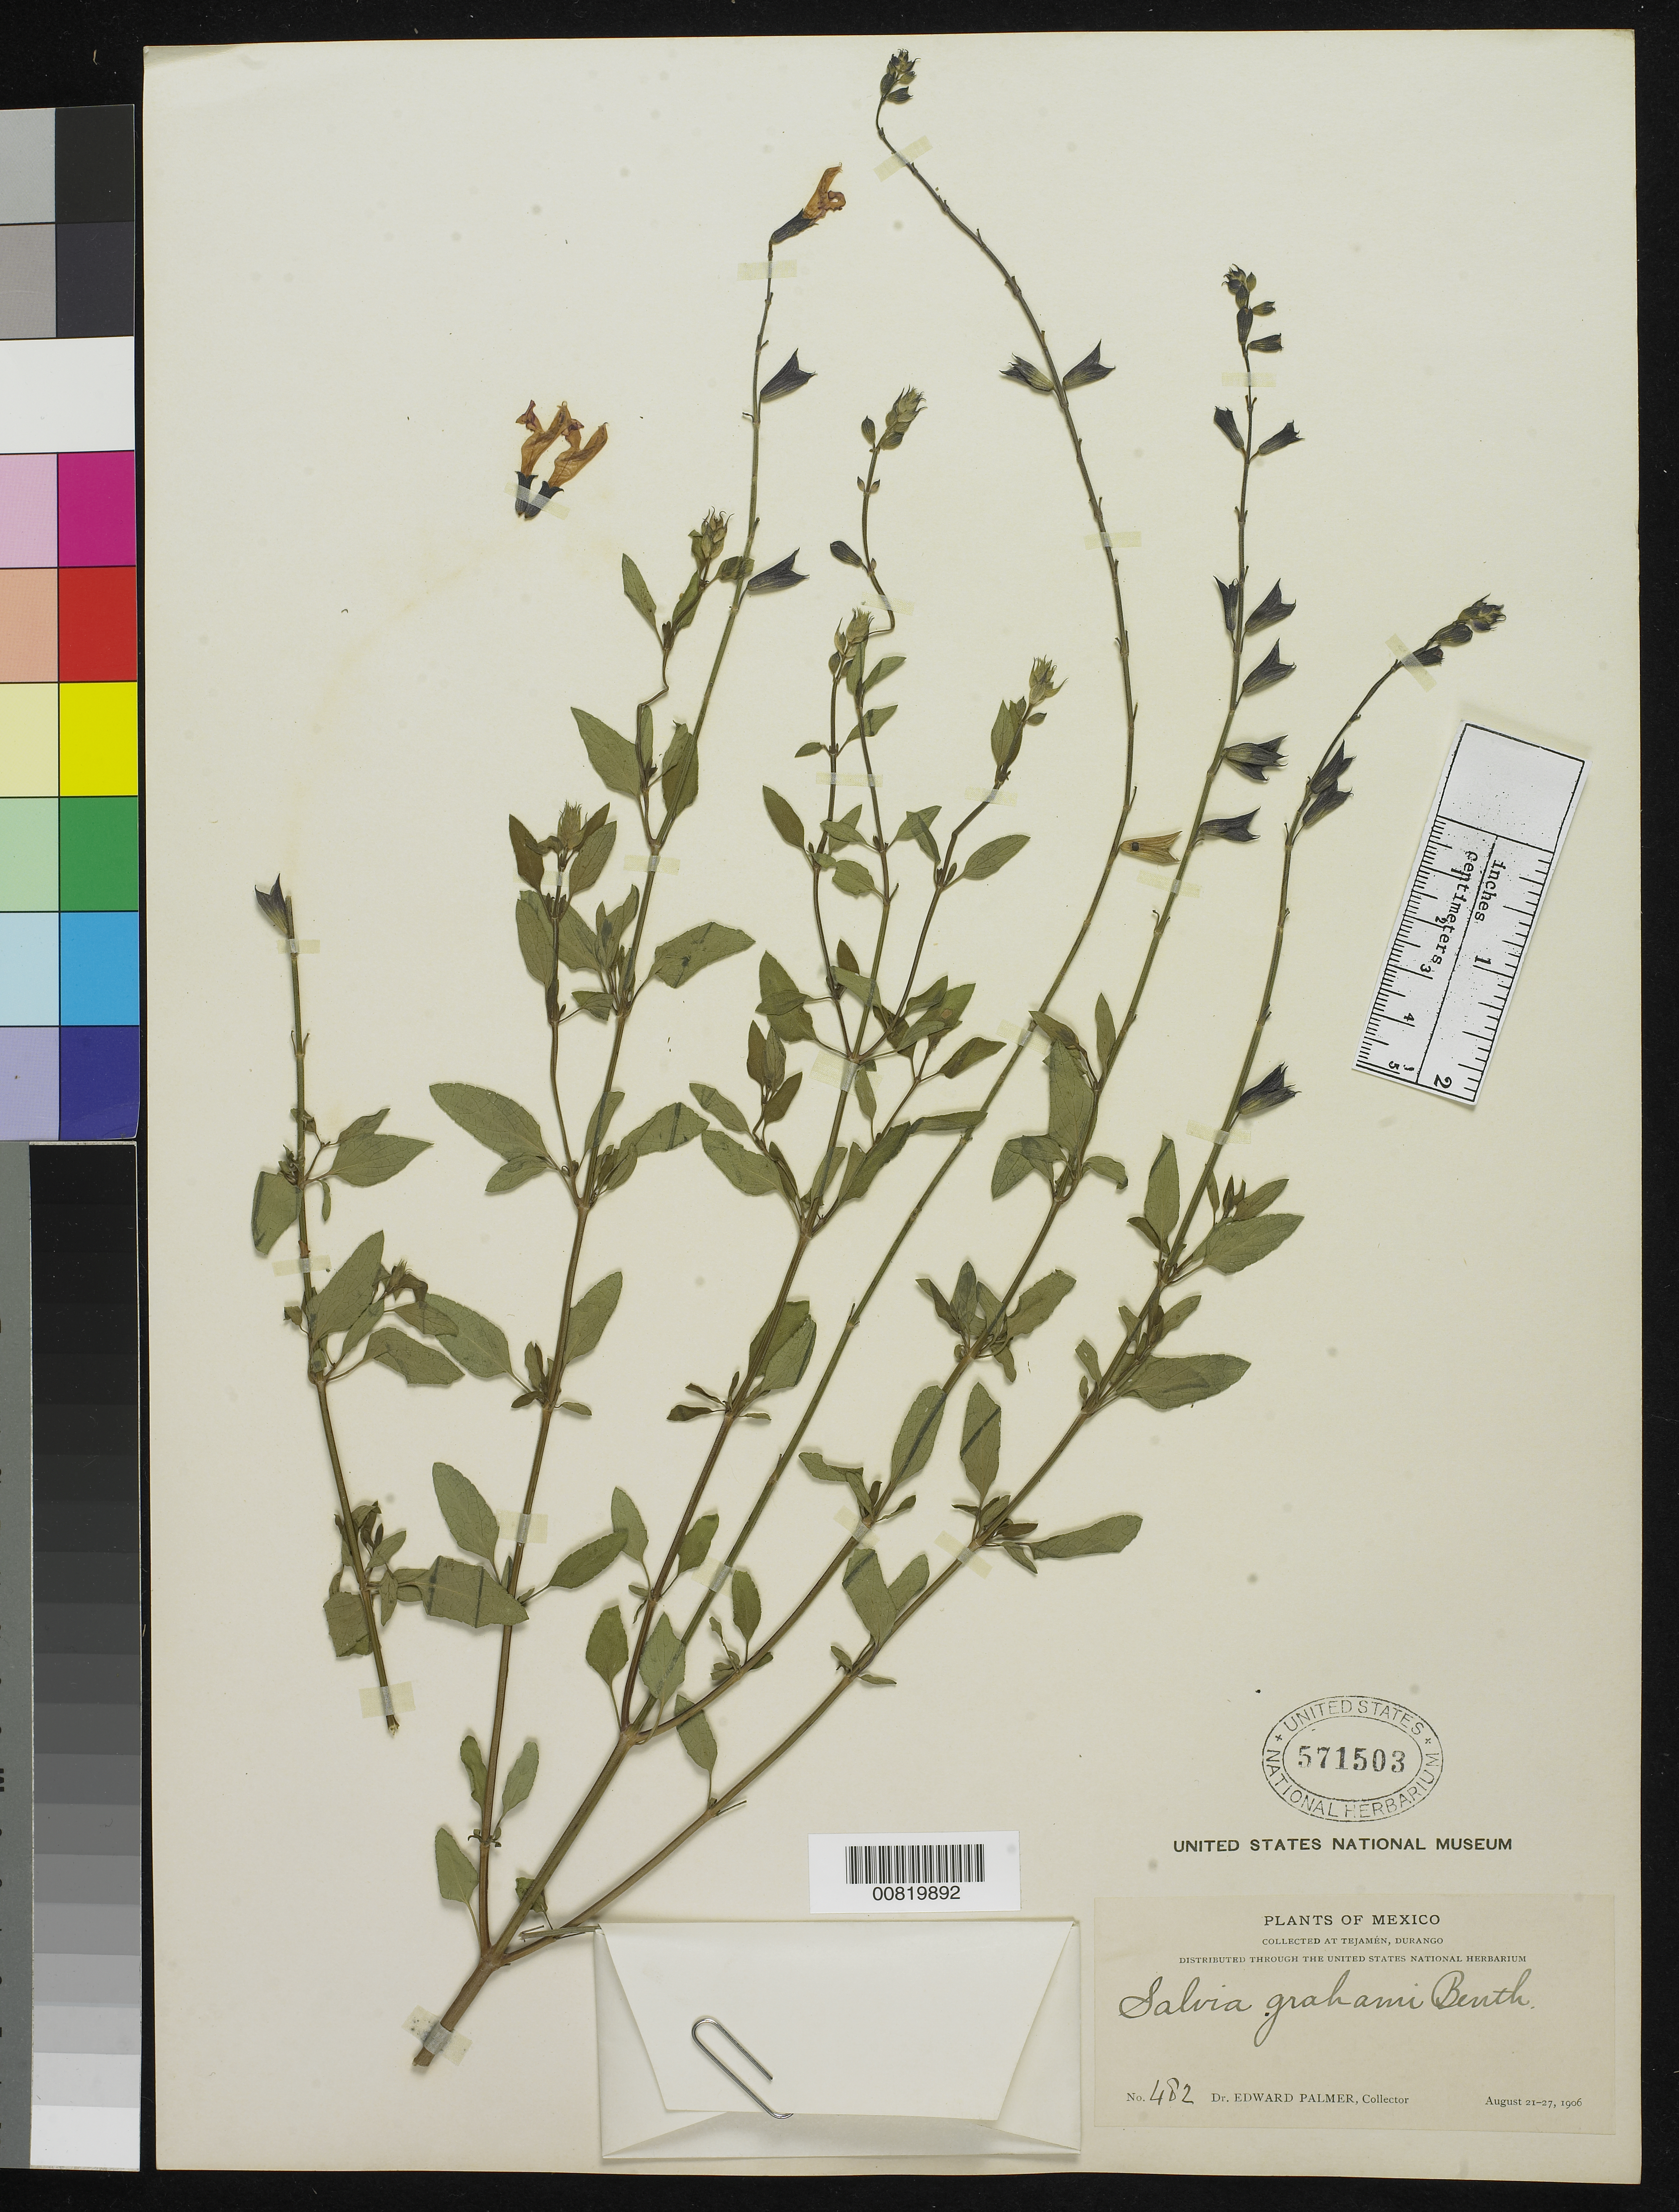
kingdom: Plantae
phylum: Tracheophyta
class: Magnoliopsida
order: Lamiales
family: Lamiaceae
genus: Salvia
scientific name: Salvia grahami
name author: Benth.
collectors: E. Palmer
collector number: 482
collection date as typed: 21 Aug 1906 to 27 Aug 1906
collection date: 1906-08-21/1906-08-27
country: Mexico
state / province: Durango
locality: Tejamén, Durango.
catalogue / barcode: US 571503